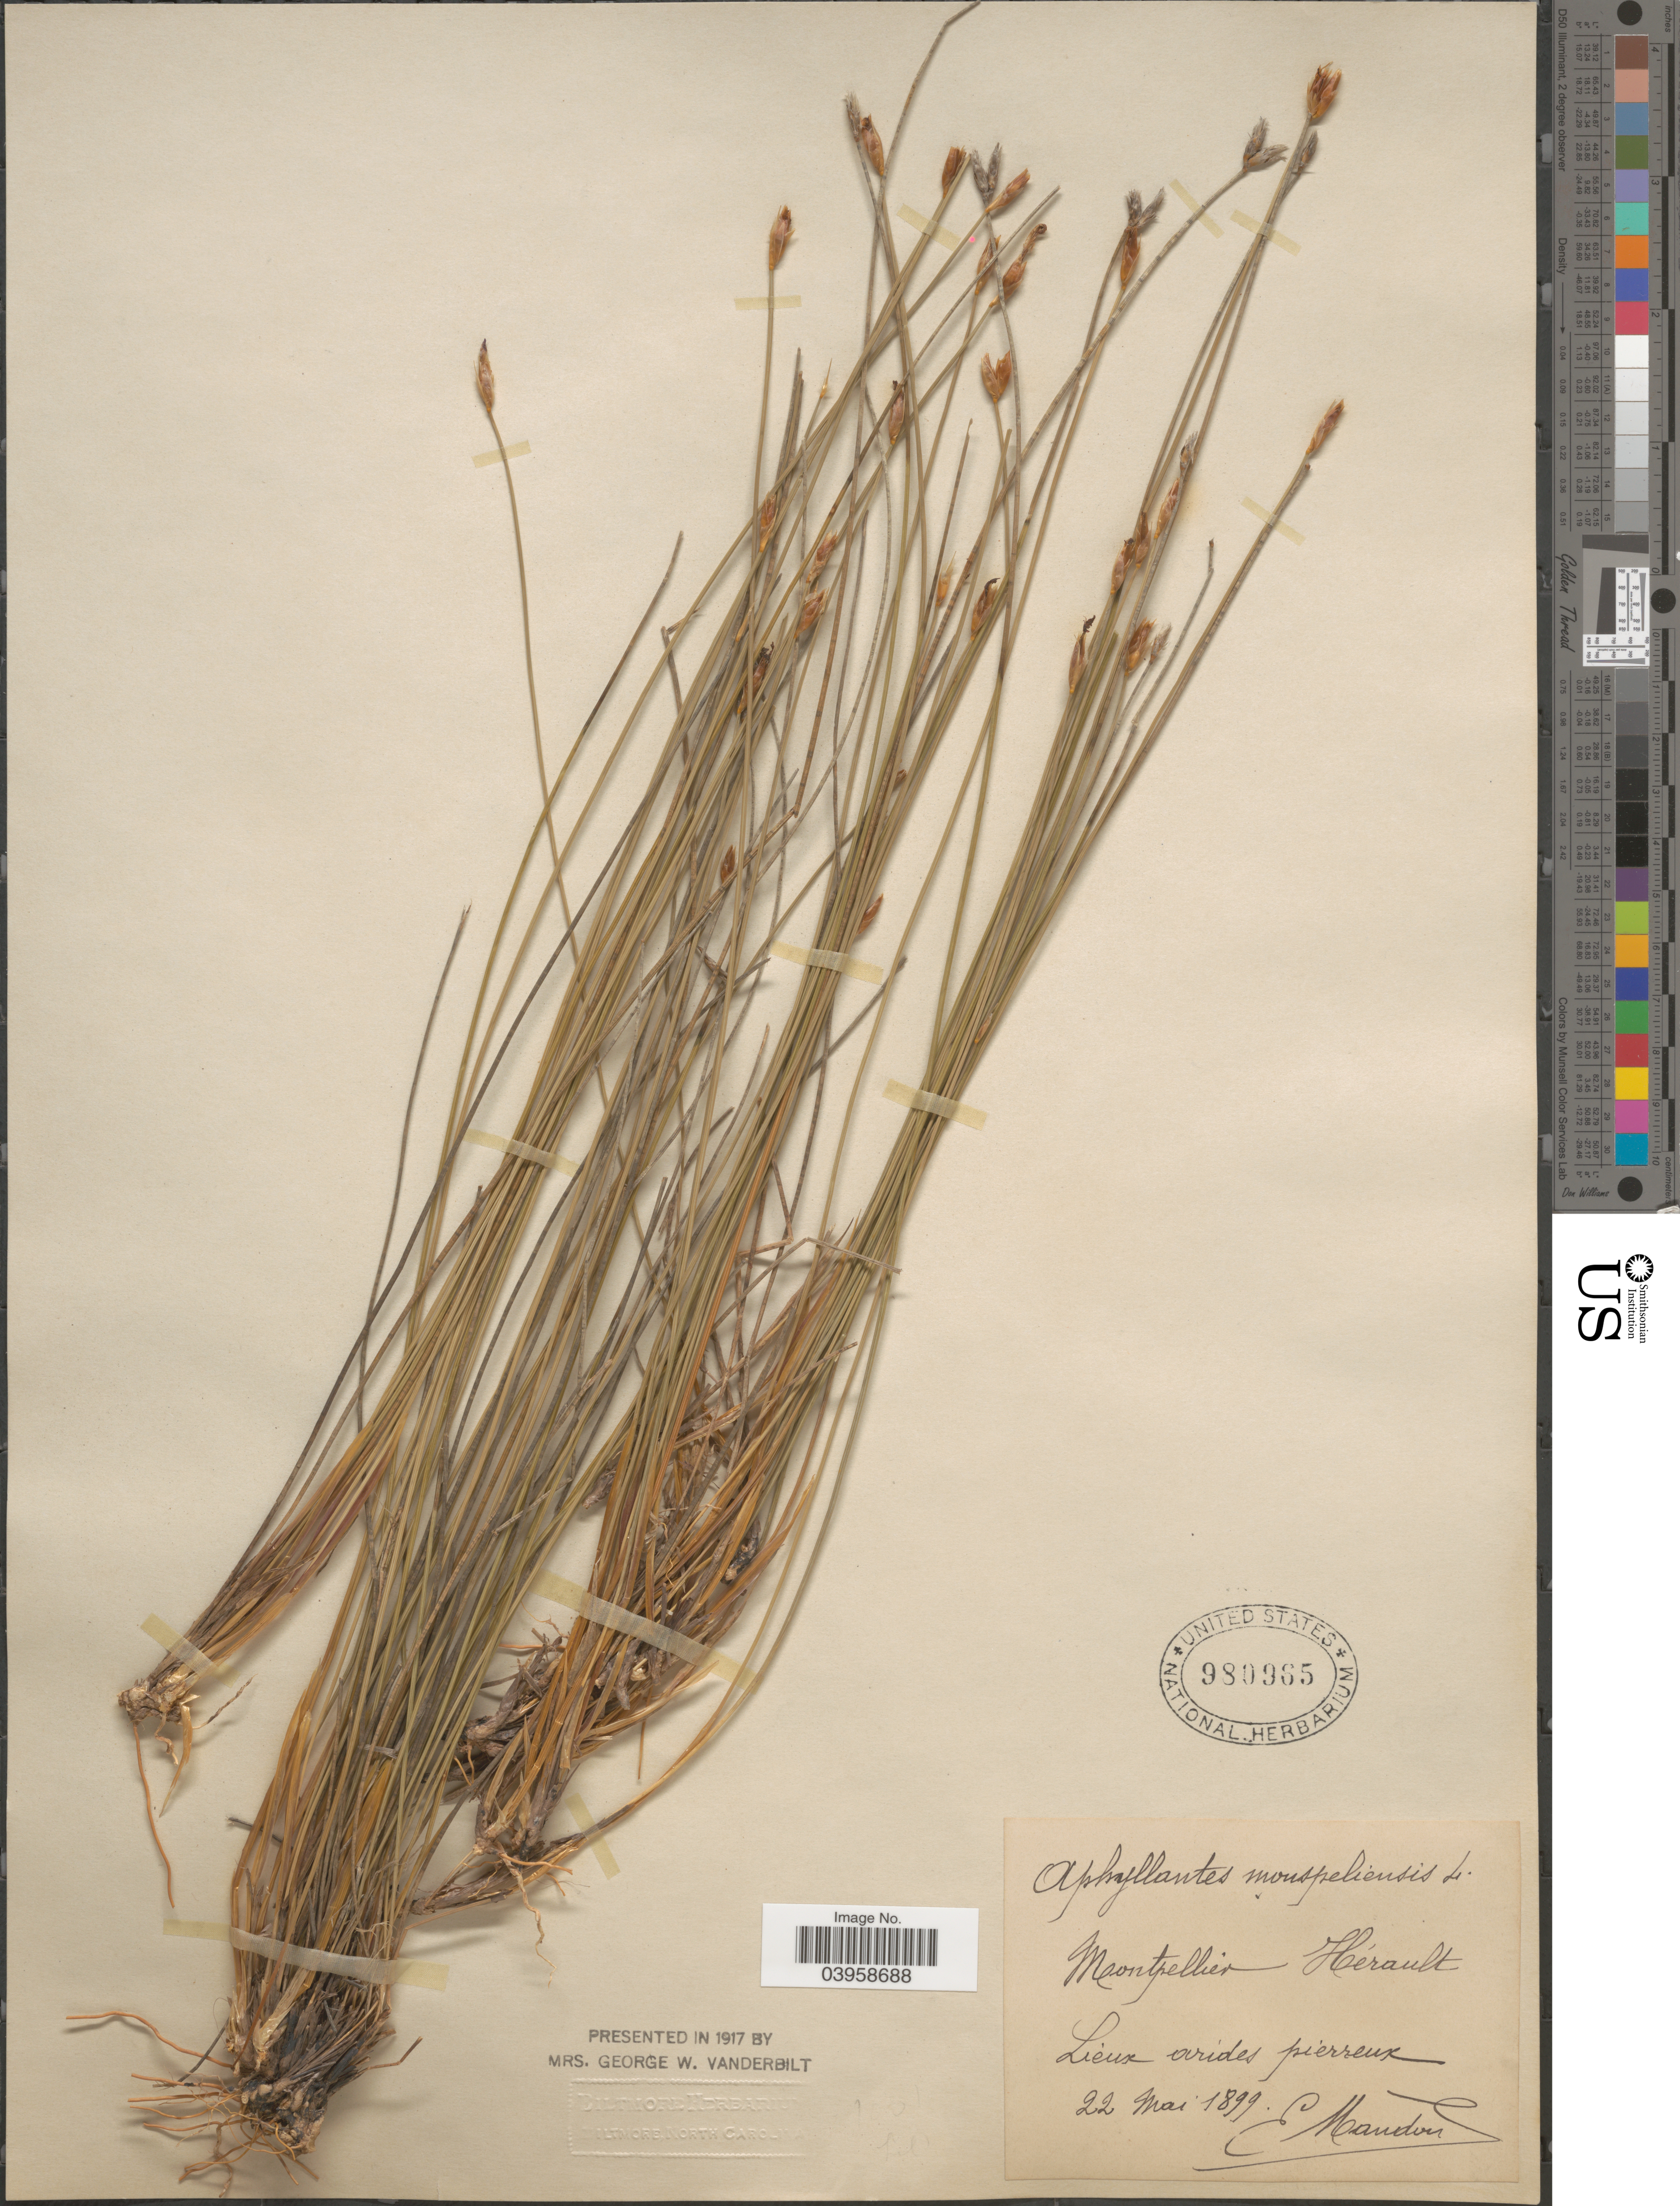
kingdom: Plantae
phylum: Tracheophyta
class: Liliopsida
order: Asparagales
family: Asparagaceae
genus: Aphyllanthes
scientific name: Aphyllanthes monspeliensis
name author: L.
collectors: E. Mandon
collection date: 1899-05-22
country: France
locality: Montpellier Hérault. Lieux arides pierreux.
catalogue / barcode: US 980965